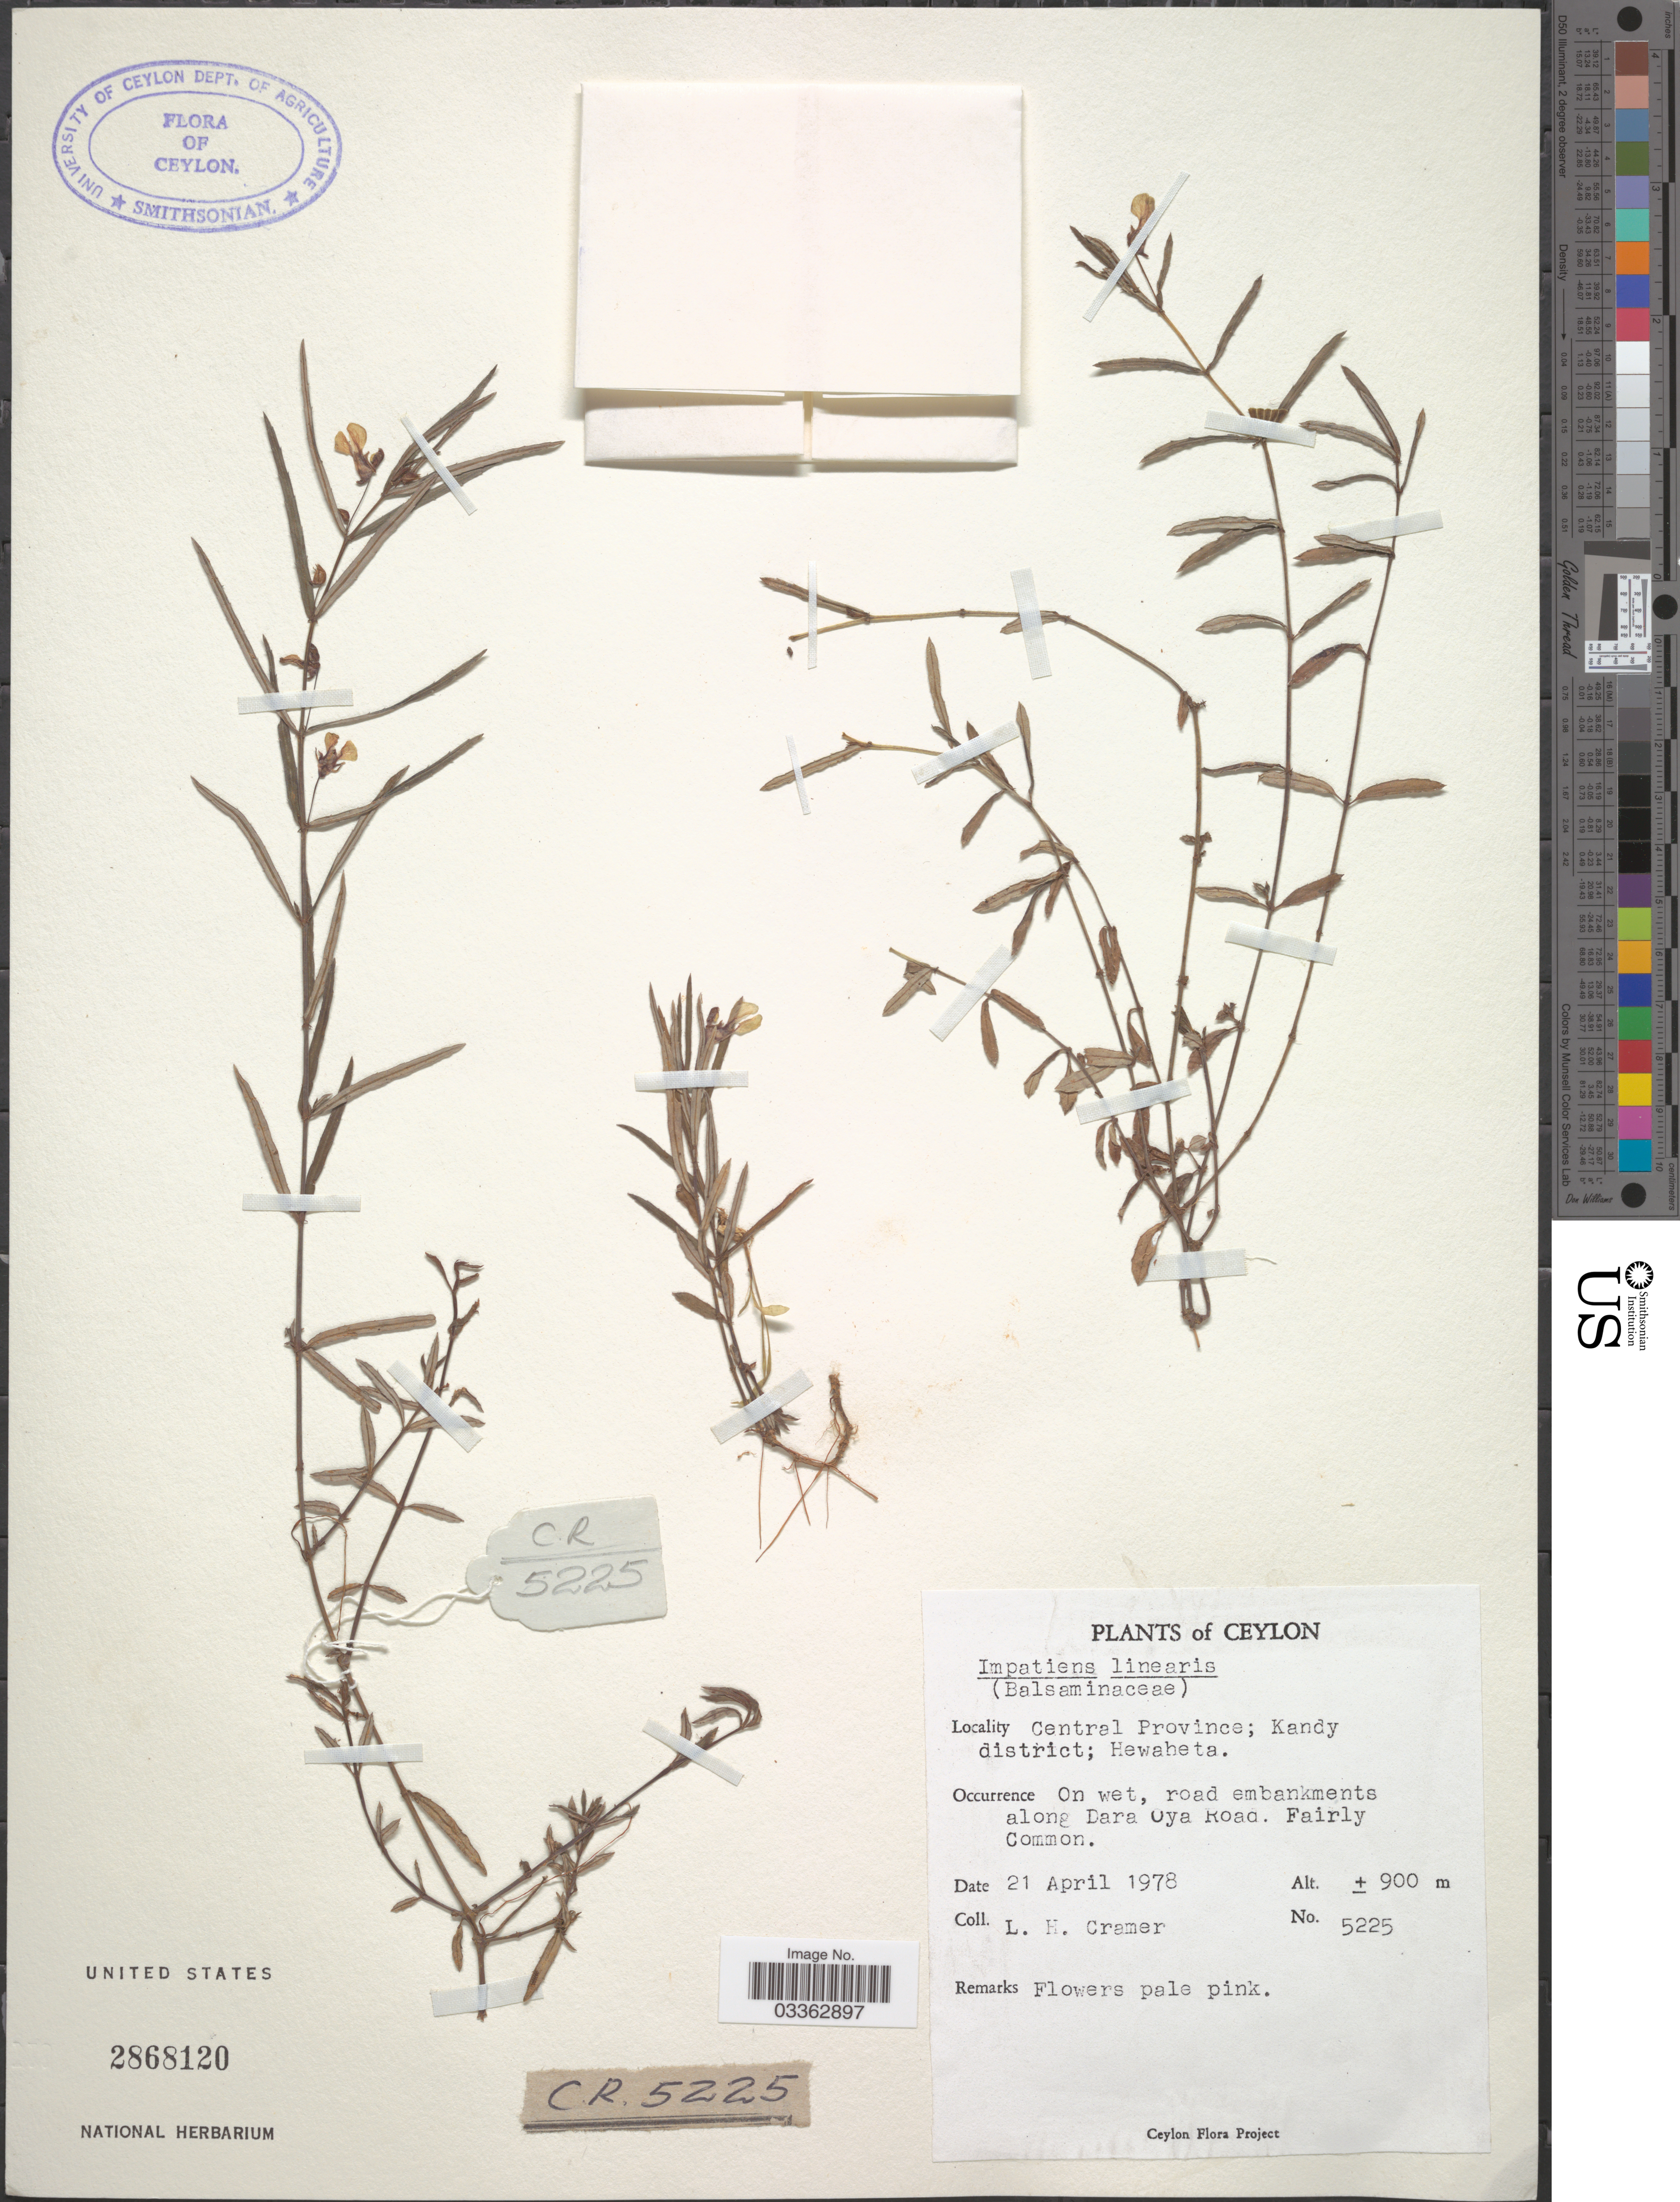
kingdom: Plantae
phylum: Tracheophyta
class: Magnoliopsida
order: Ericales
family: Balsaminaceae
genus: Impatiens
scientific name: Impatiens linearis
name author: Arn.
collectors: L. H. Cramer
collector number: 5225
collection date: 1978-04-21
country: Sri Lanka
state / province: Central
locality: Ceylon. Kandy district; Hewaheta. On wet, road embankments along Dara Oya Road.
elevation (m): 900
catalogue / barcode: US 2868120